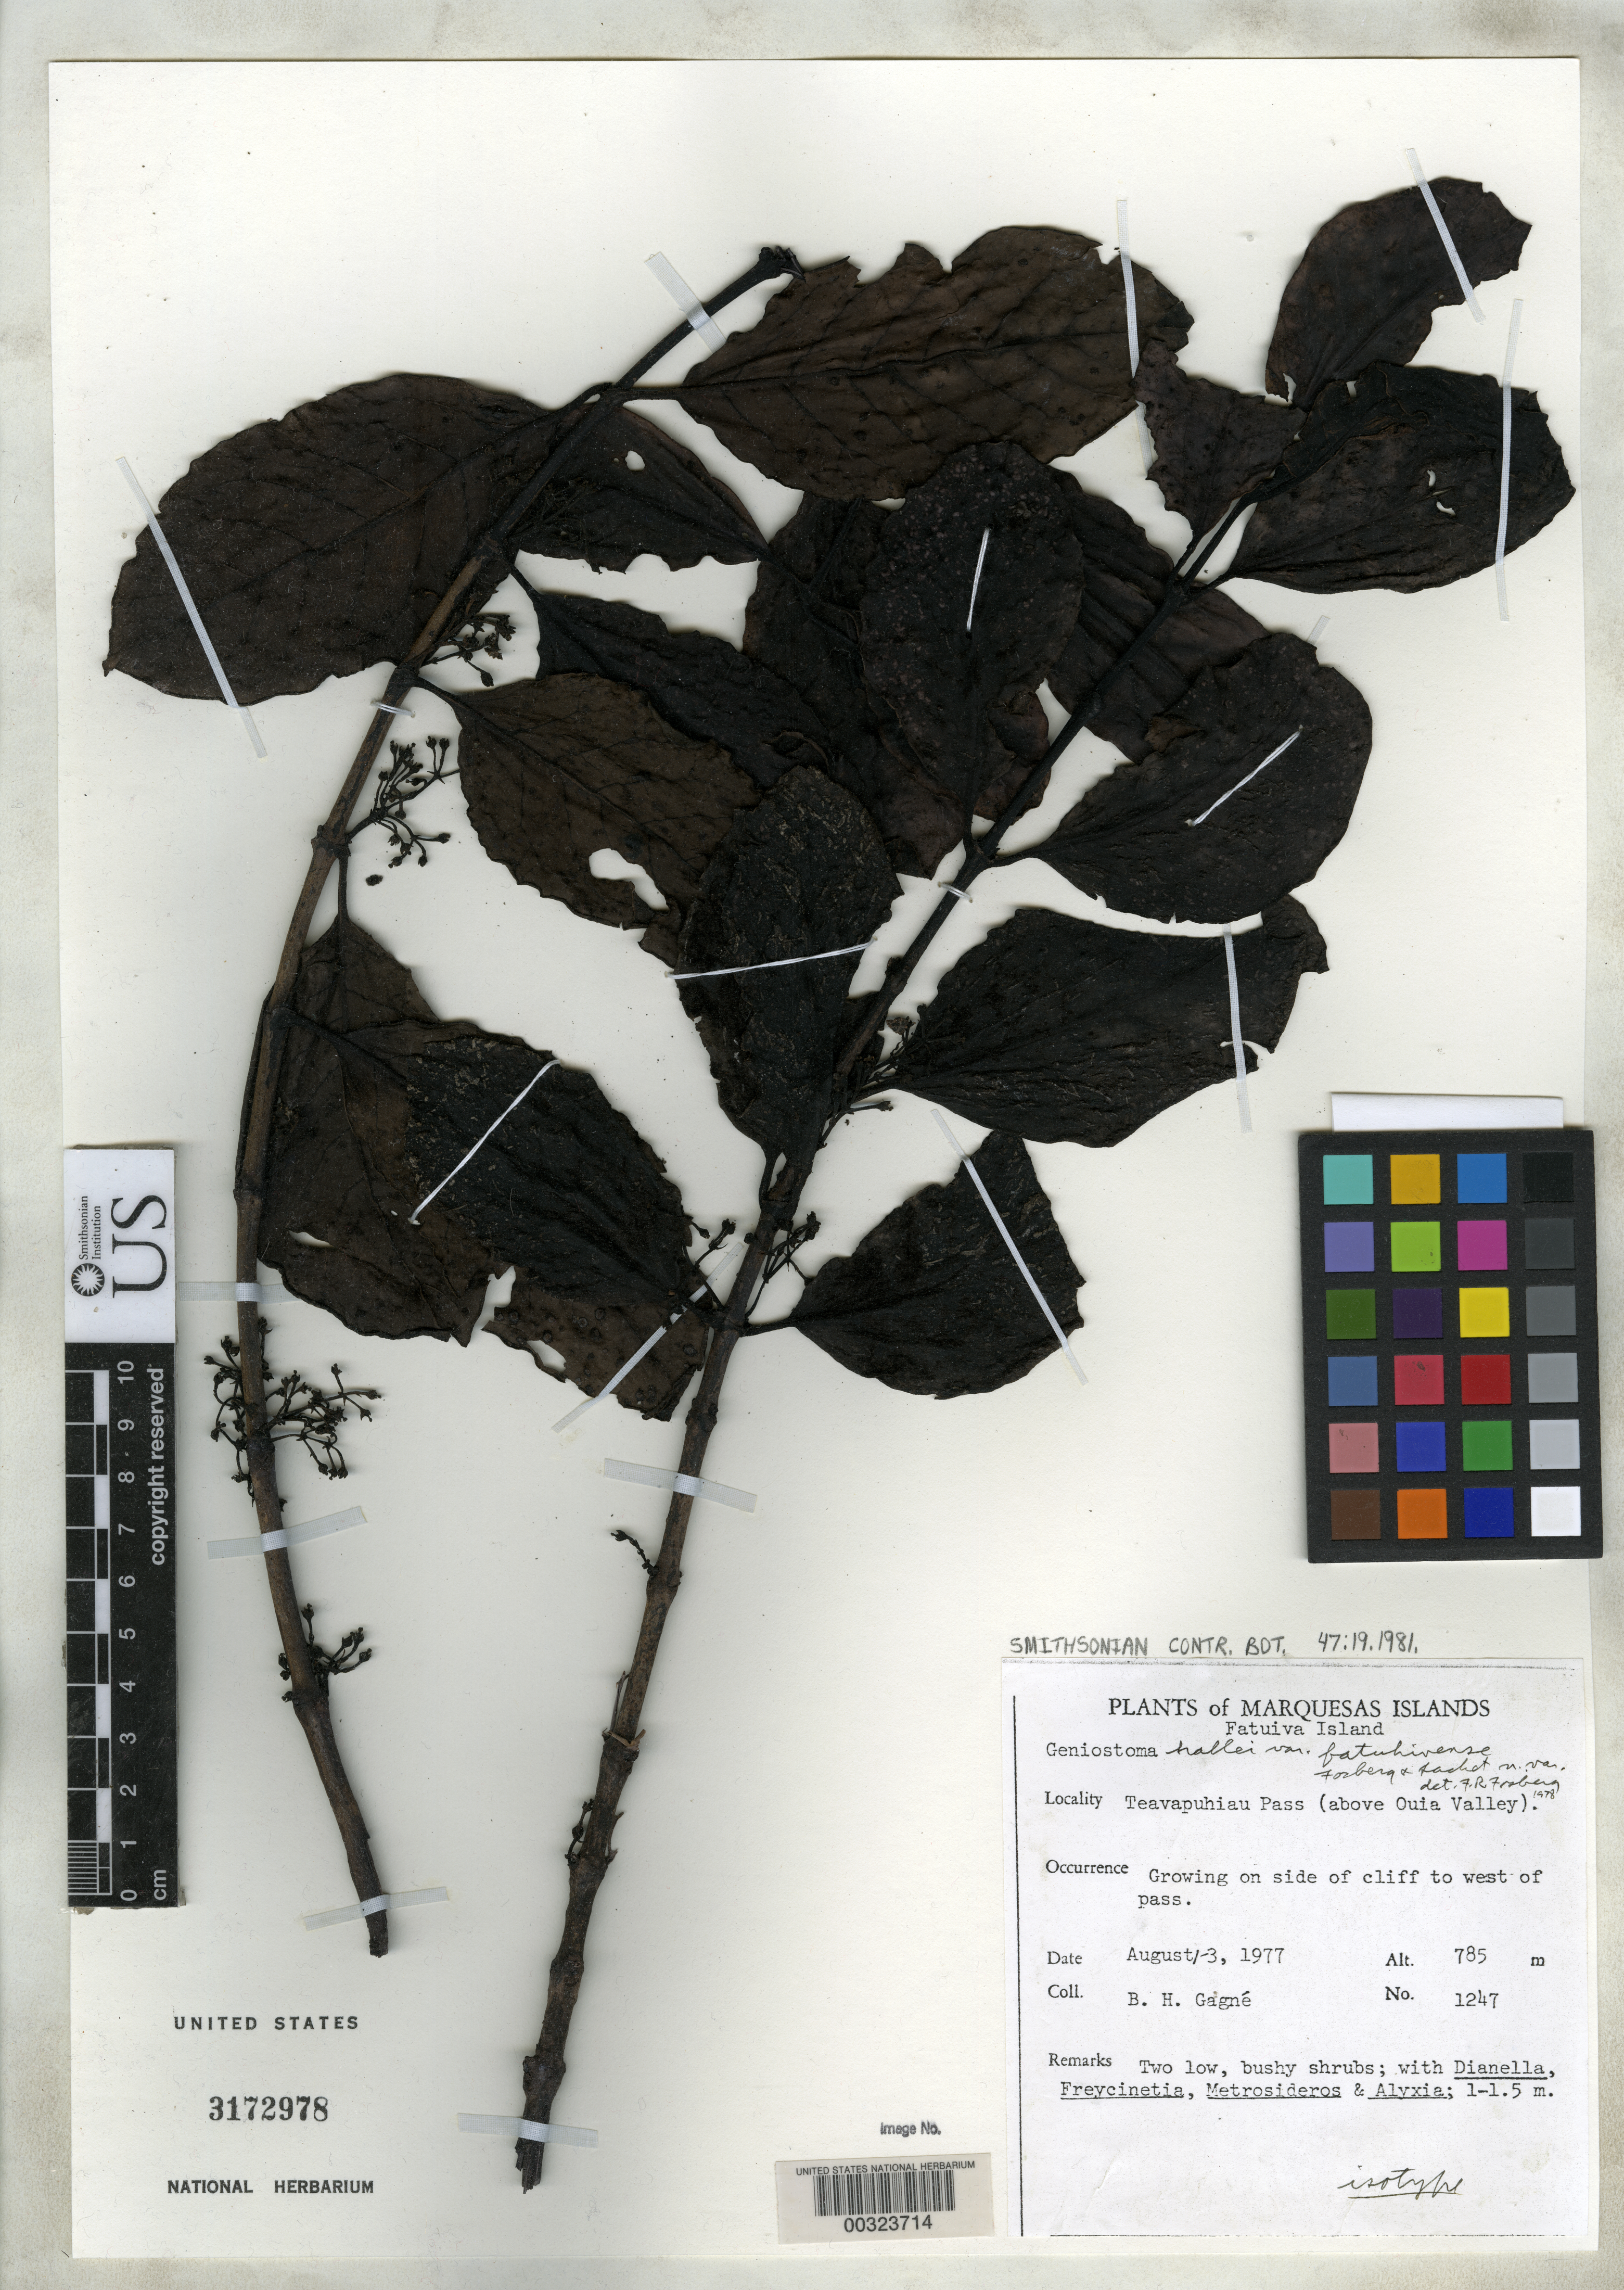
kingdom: Plantae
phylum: Tracheophyta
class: Magnoliopsida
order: Gentianales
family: Loganiaceae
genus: Geniostoma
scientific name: Geniostoma hallei var. fatuivense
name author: Fosberg & Sachet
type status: Isotype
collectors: B. H. Gagné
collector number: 1247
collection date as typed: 01 Aug 1977 to 03 Aug 1977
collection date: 1977-08-01/1977-08-03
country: French Polynesia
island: Fatu Hiva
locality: Teavapuhiau Pass, above Ouia Valley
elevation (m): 785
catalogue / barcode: US 3172978